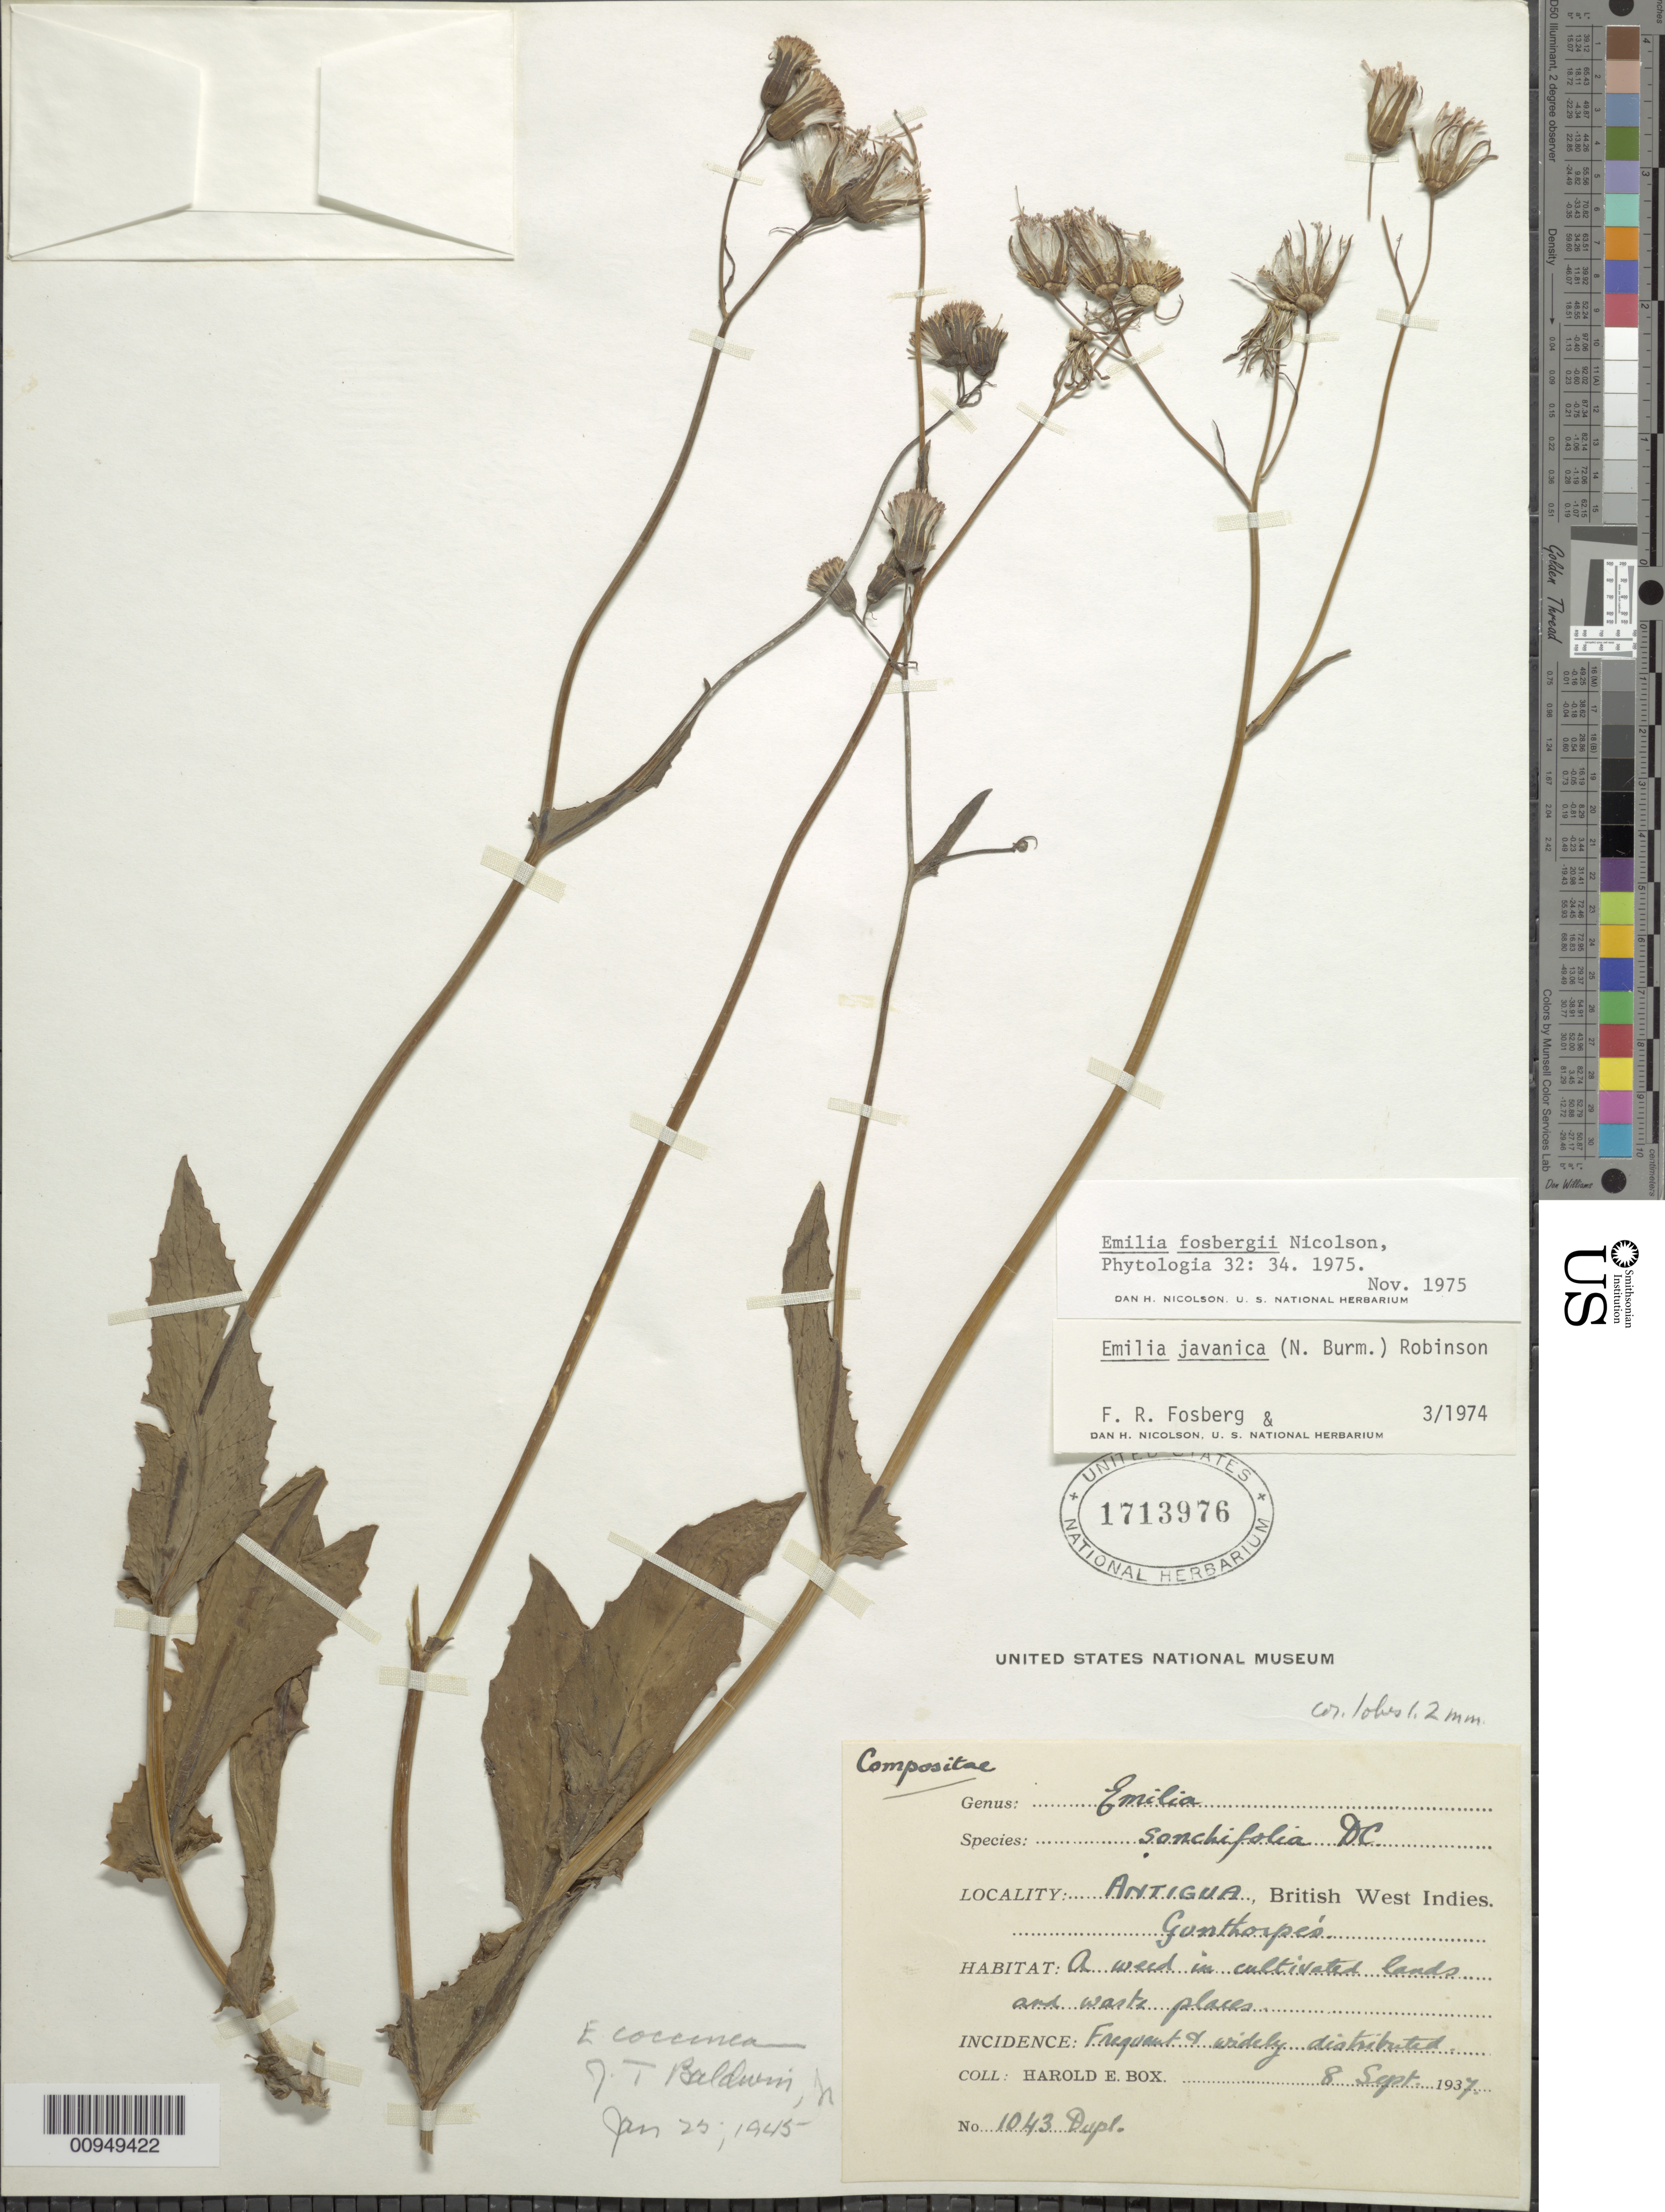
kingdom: Plantae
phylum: Tracheophyta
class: Magnoliopsida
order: Asterales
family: Asteraceae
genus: Emilia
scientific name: Emilia fosbergii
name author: Nicolson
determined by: Nicolson, Dan H.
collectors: H. E. Box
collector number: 1043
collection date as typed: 08 Sep 1937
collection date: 1937-09-08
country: Antigua and Barbuda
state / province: Saint George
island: Antigua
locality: Gunthorpeó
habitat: Cultivated lands and waste places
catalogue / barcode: US 1713976